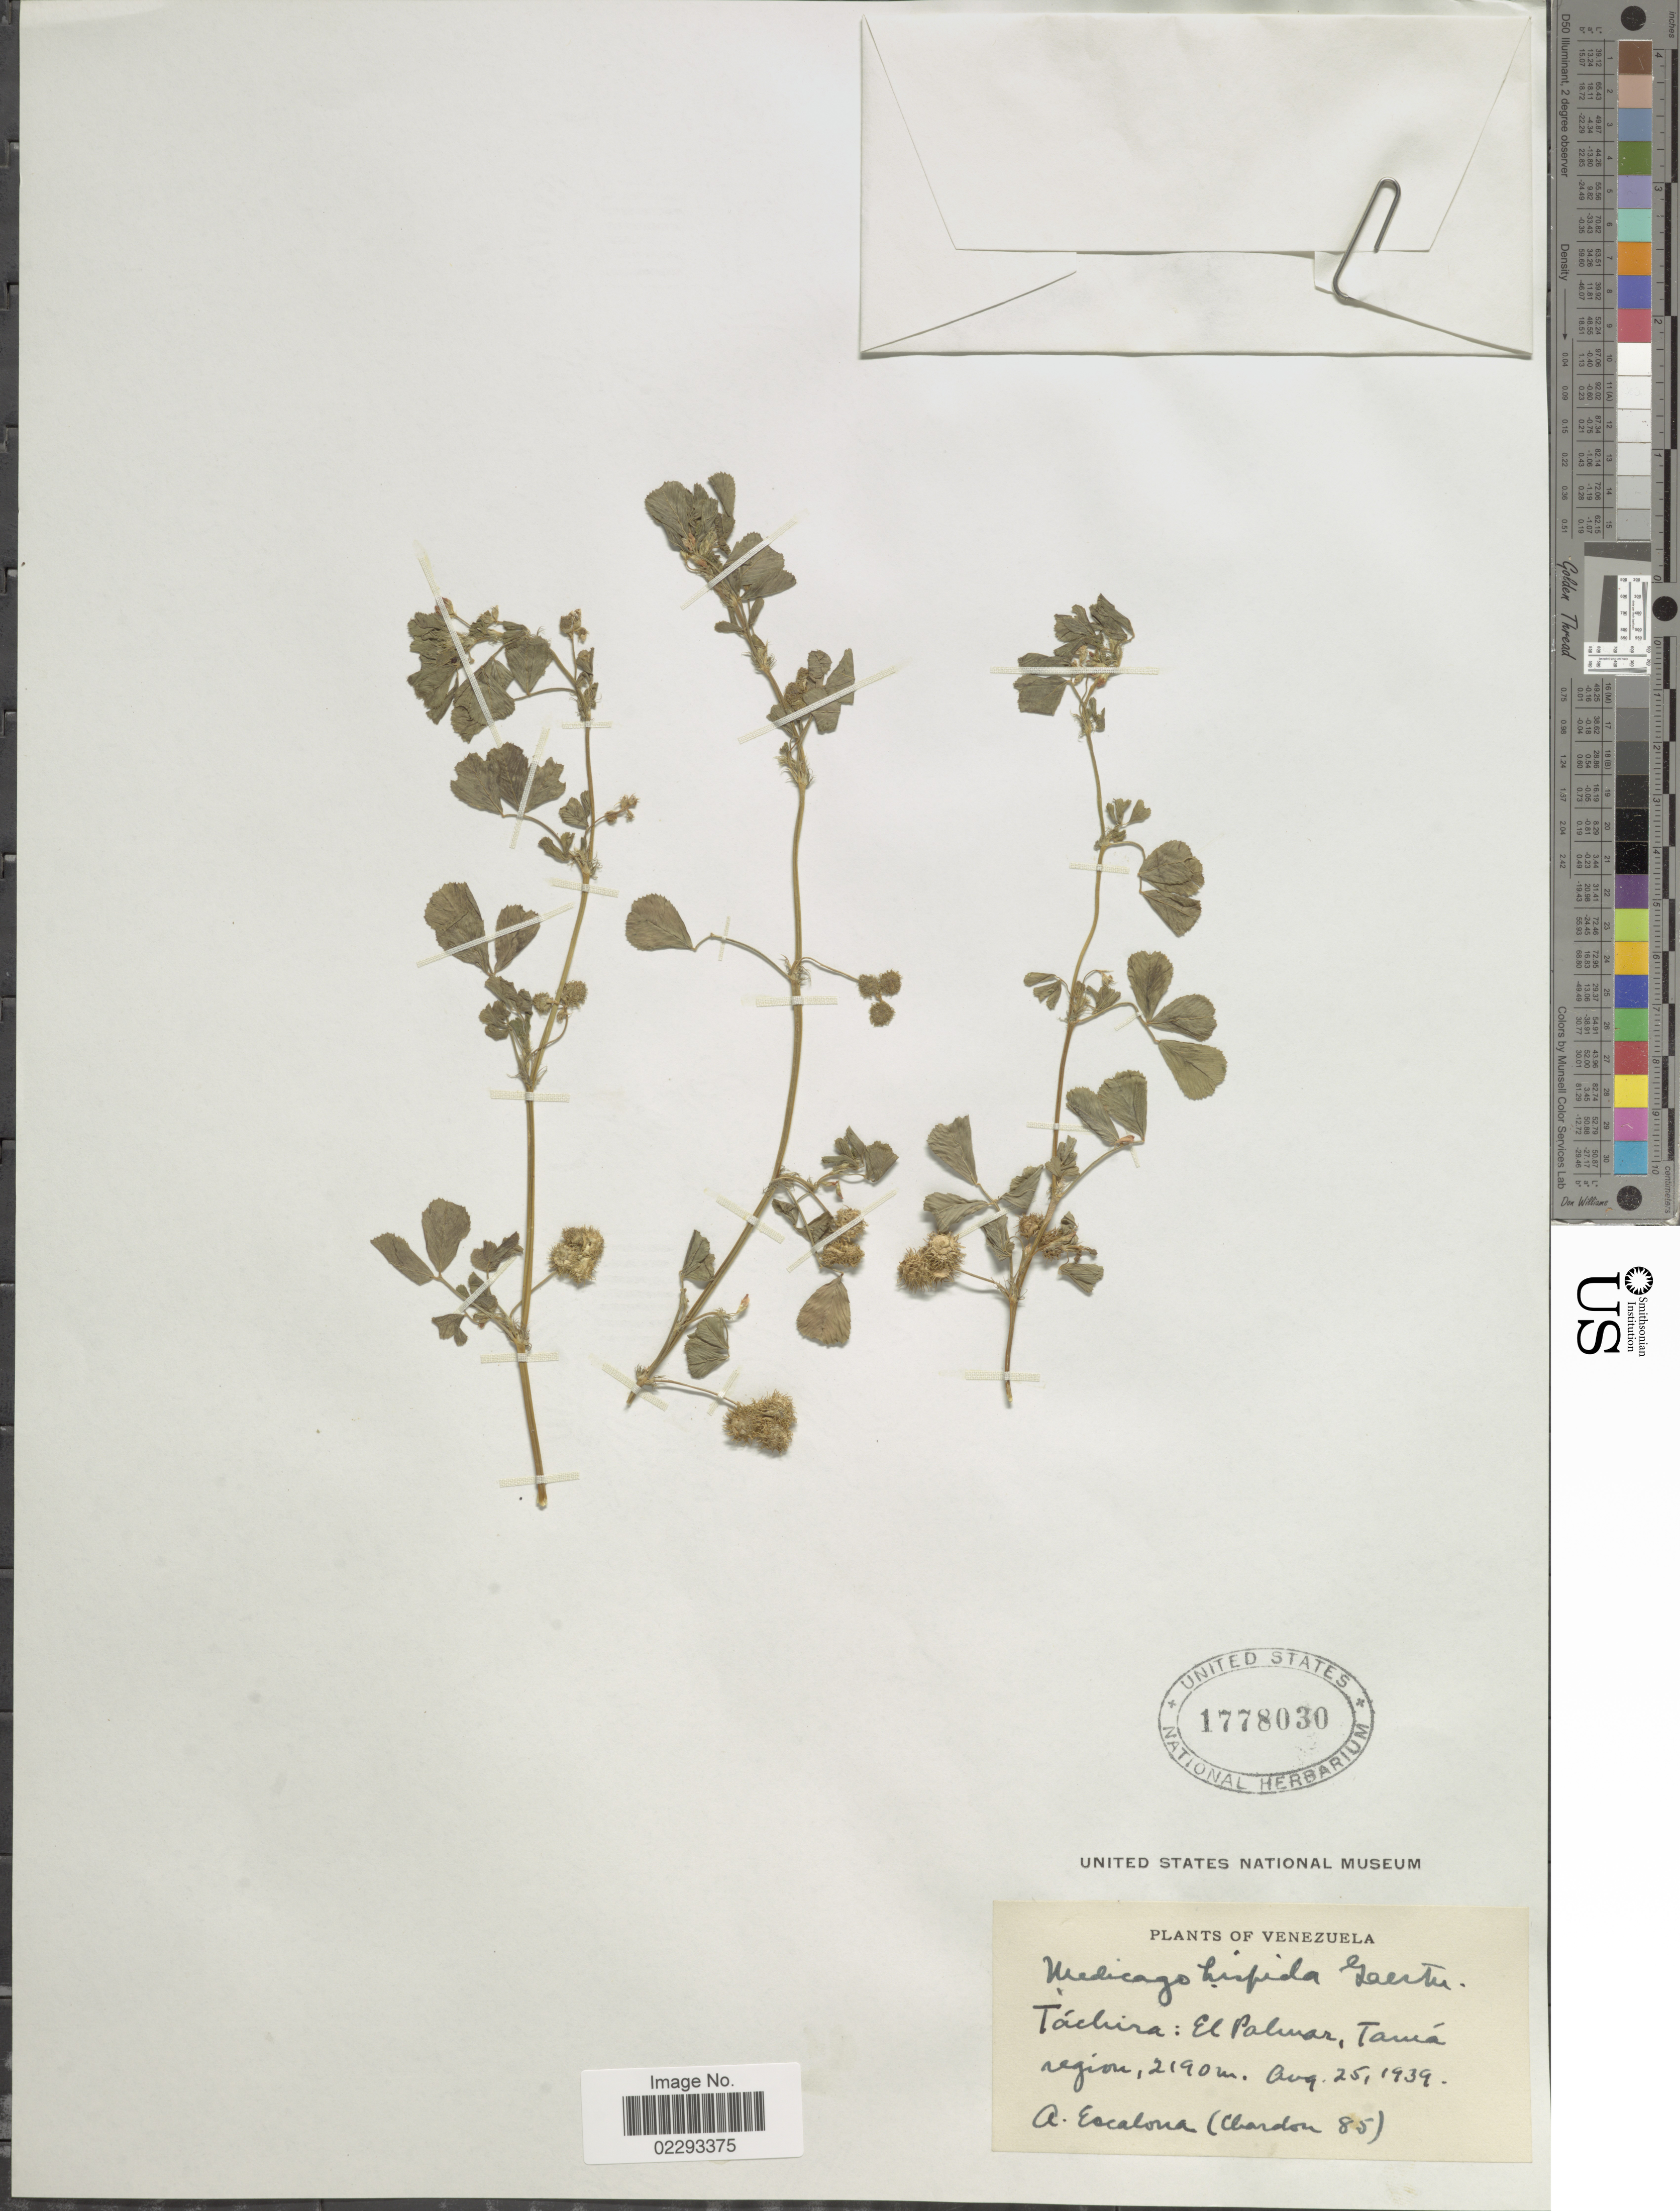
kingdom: Plantae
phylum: Tracheophyta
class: Magnoliopsida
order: Fabales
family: Fabaceae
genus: Medicago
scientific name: Medicago polymorpha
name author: L.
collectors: A. Escalona & Chardou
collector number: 85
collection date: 1939-08-25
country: Venezuela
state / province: Tachira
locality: El Palmar,Tarma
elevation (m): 2190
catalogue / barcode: US 1778030